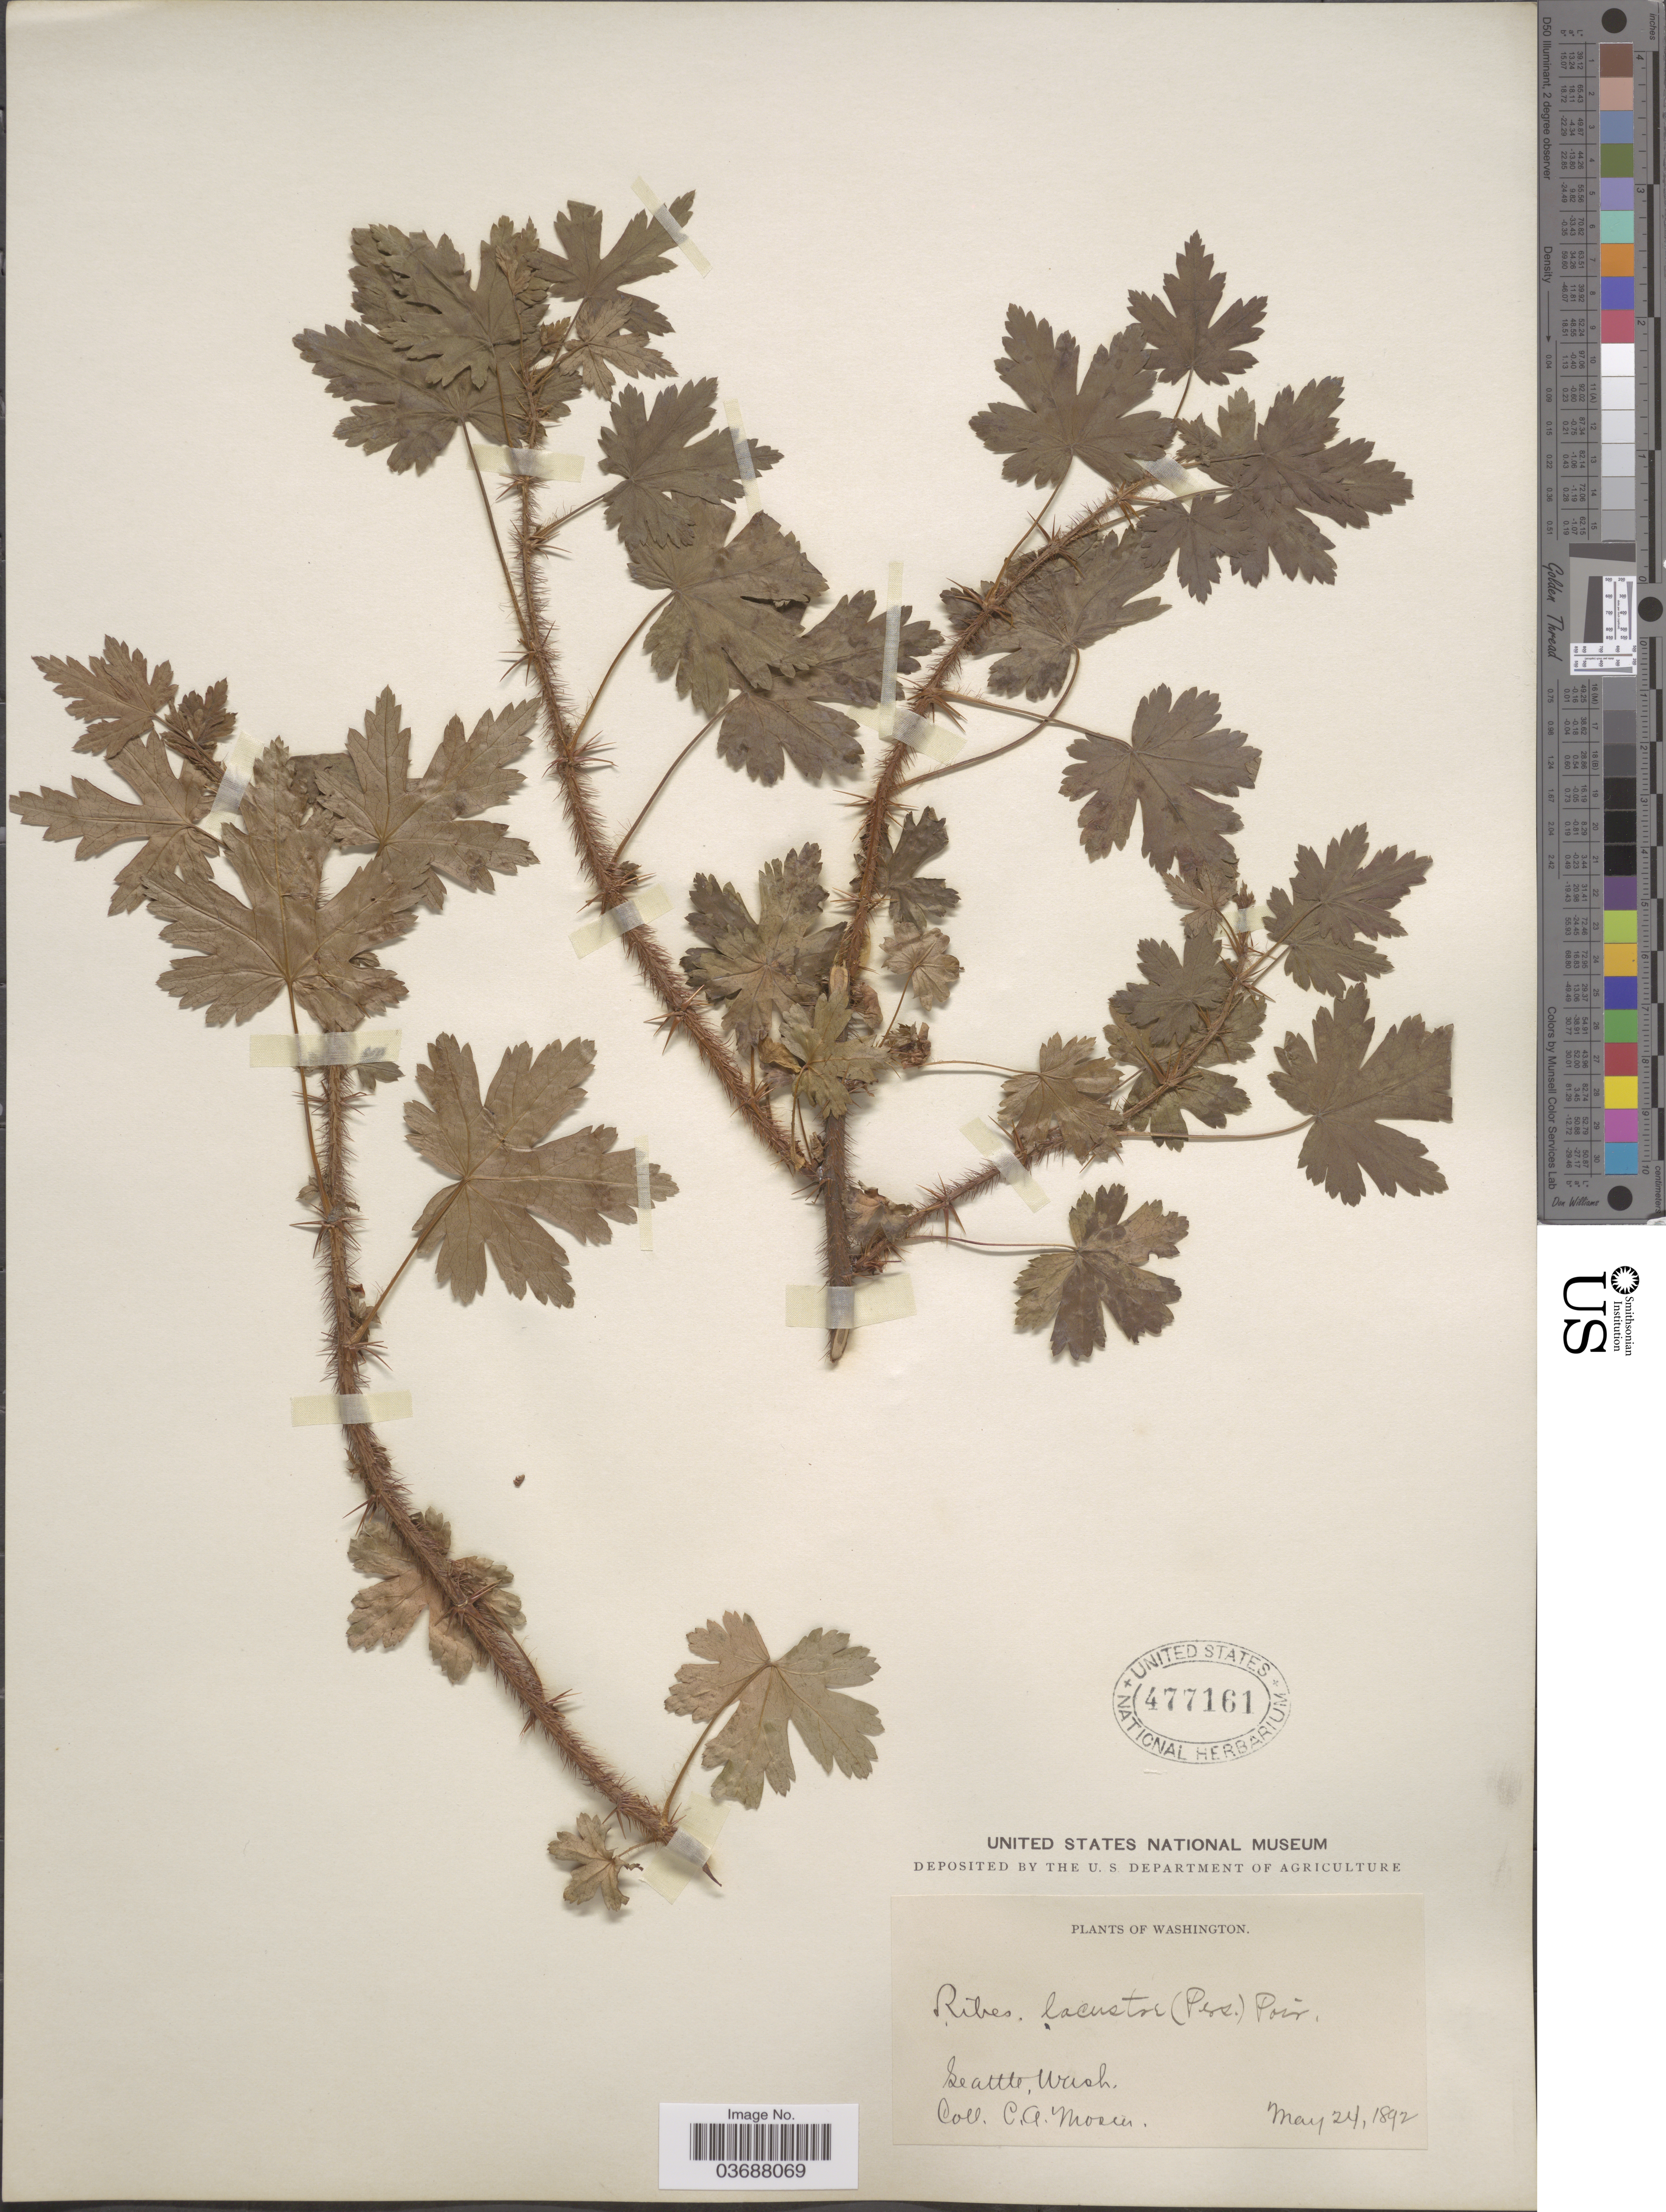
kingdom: Plantae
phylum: Tracheophyta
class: Magnoliopsida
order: Saxifragales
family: Grossulariaceae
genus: Ribes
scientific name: Ribes lacustre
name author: (Pers.) Poir.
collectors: C. A. Mosier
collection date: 1892-05-24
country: United States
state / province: Washington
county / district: King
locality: Seattle.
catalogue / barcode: US 477161